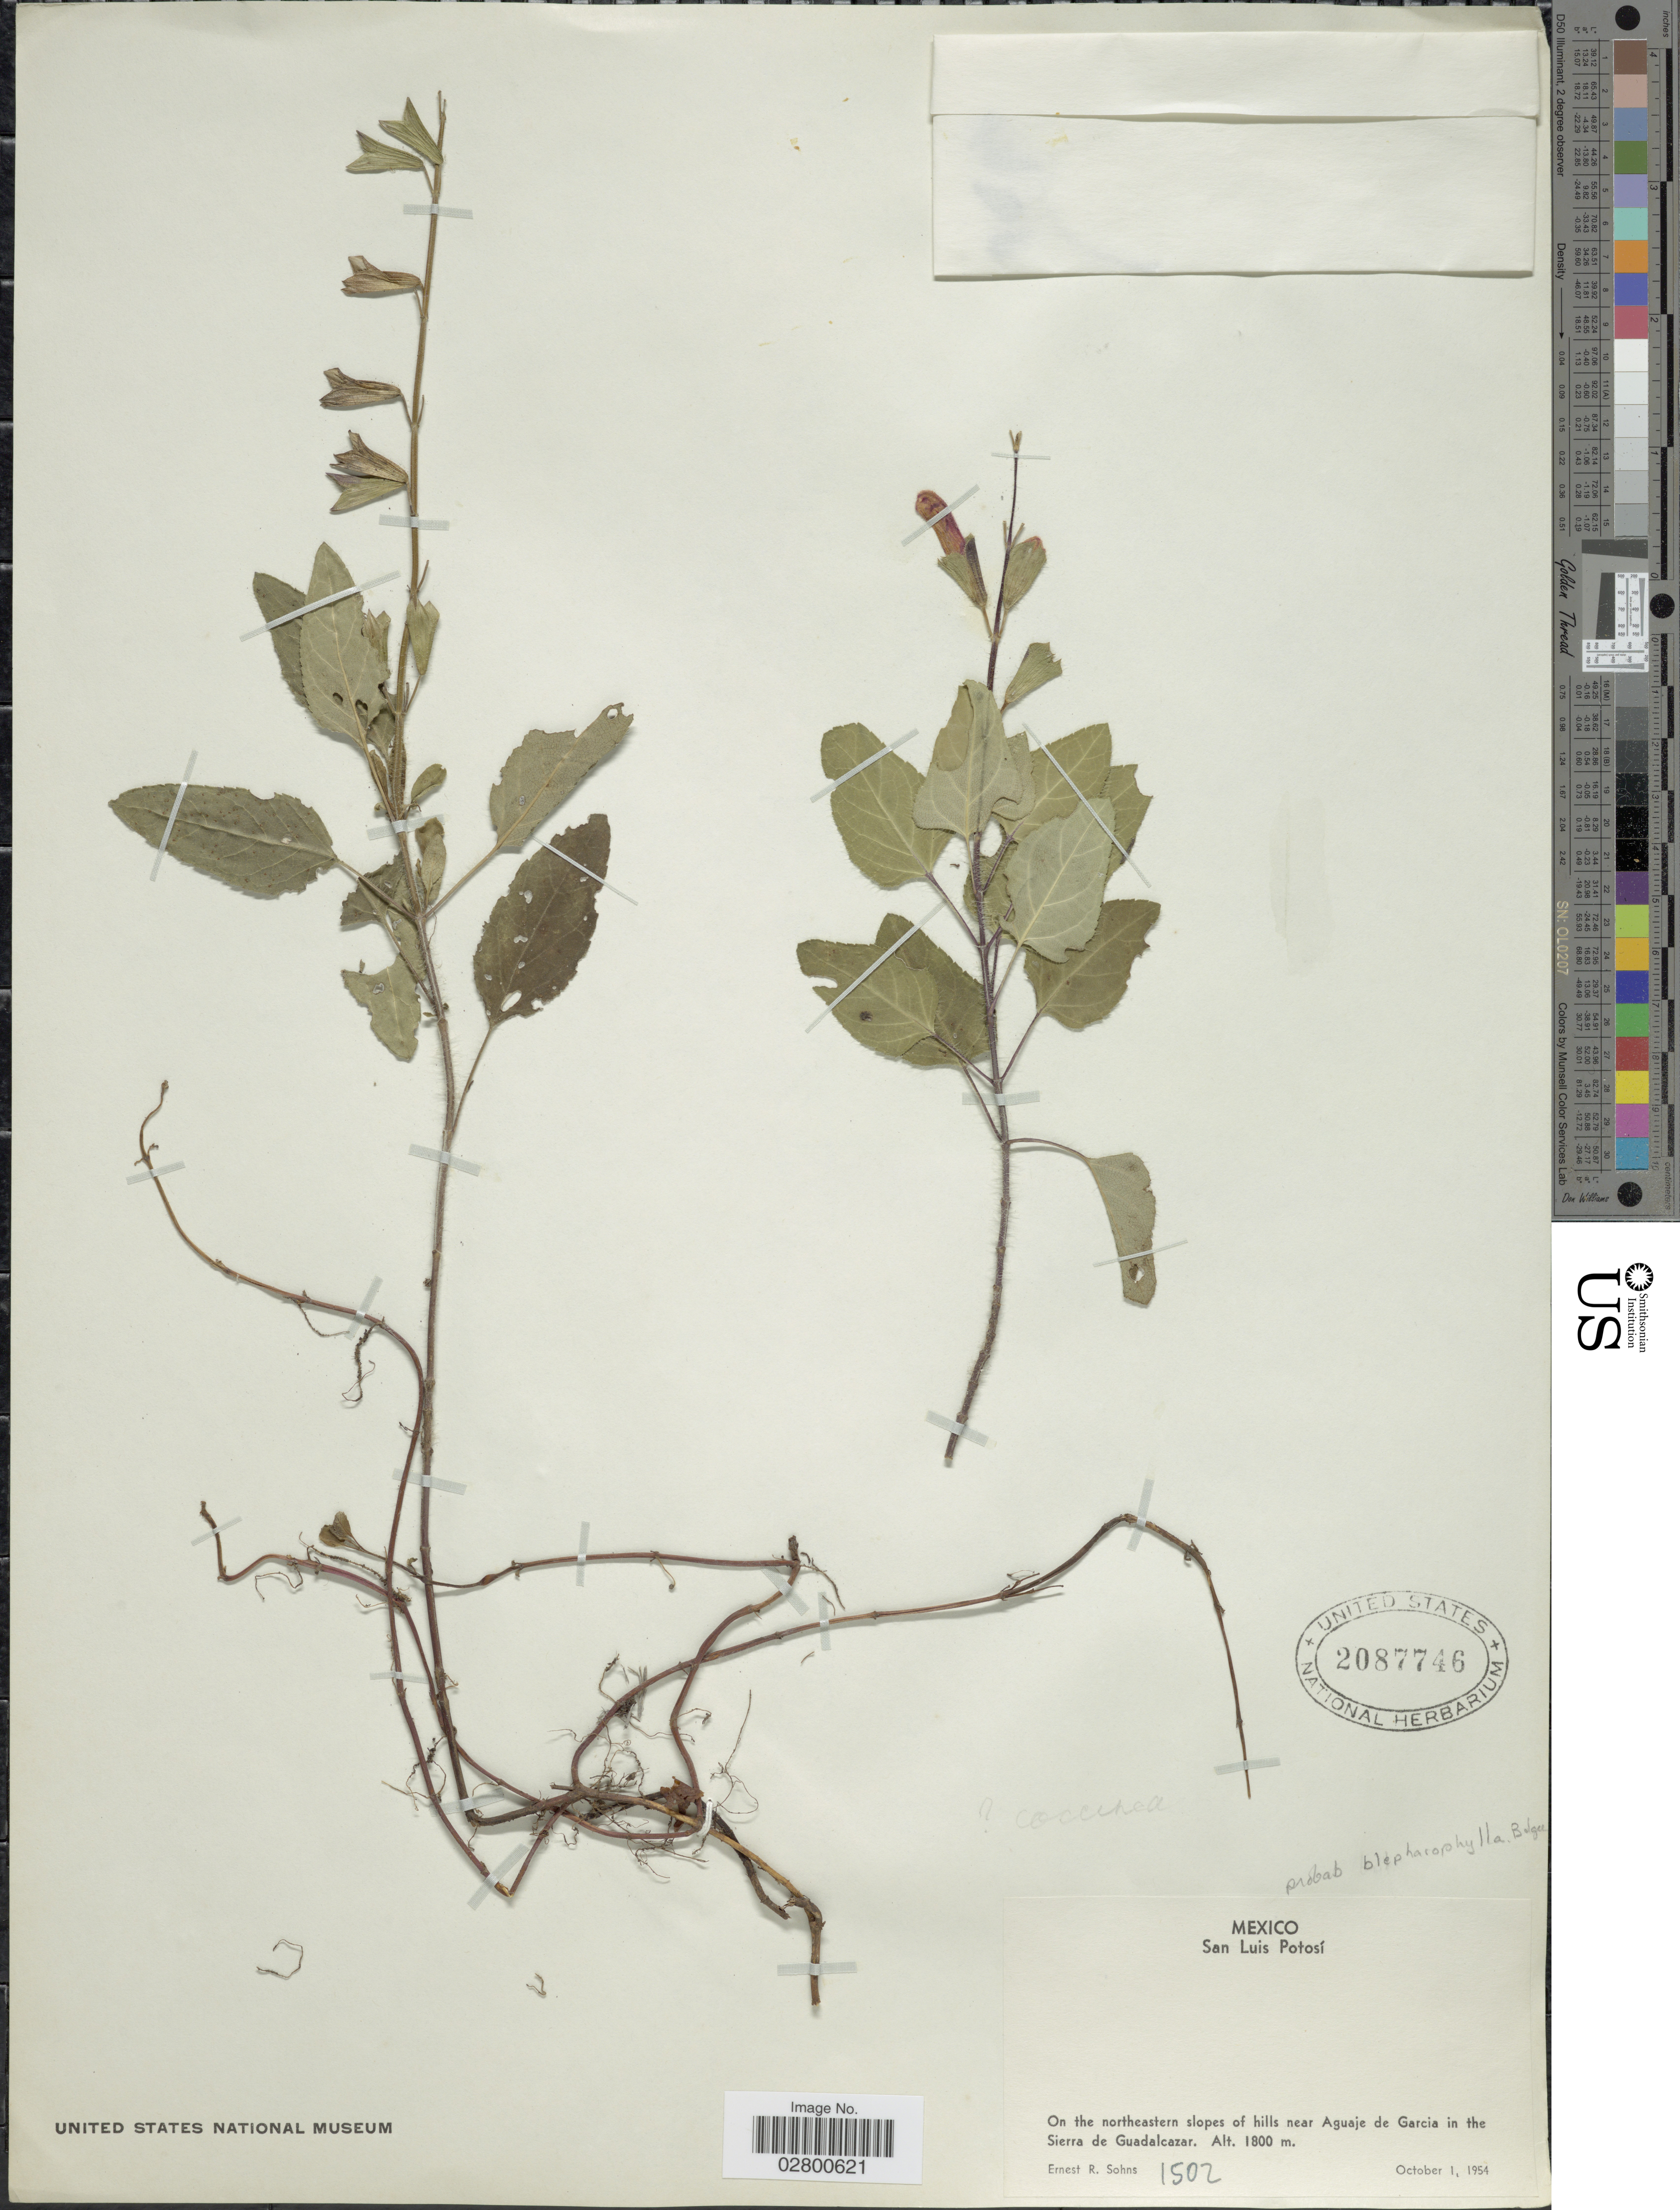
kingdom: Plantae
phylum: Tracheophyta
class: Magnoliopsida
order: Lamiales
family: Lamiaceae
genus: Salvia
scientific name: Salvia blepharophylla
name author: Brandegee ex Epling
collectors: E. R. Sohns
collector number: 1502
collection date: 1954-10-01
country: Mexico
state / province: San Luis Potosí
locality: On the northeastern slopes of hills near Aguaje de Garcia in the Sierra de Guadalcazar.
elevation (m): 1800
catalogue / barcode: US 2087746